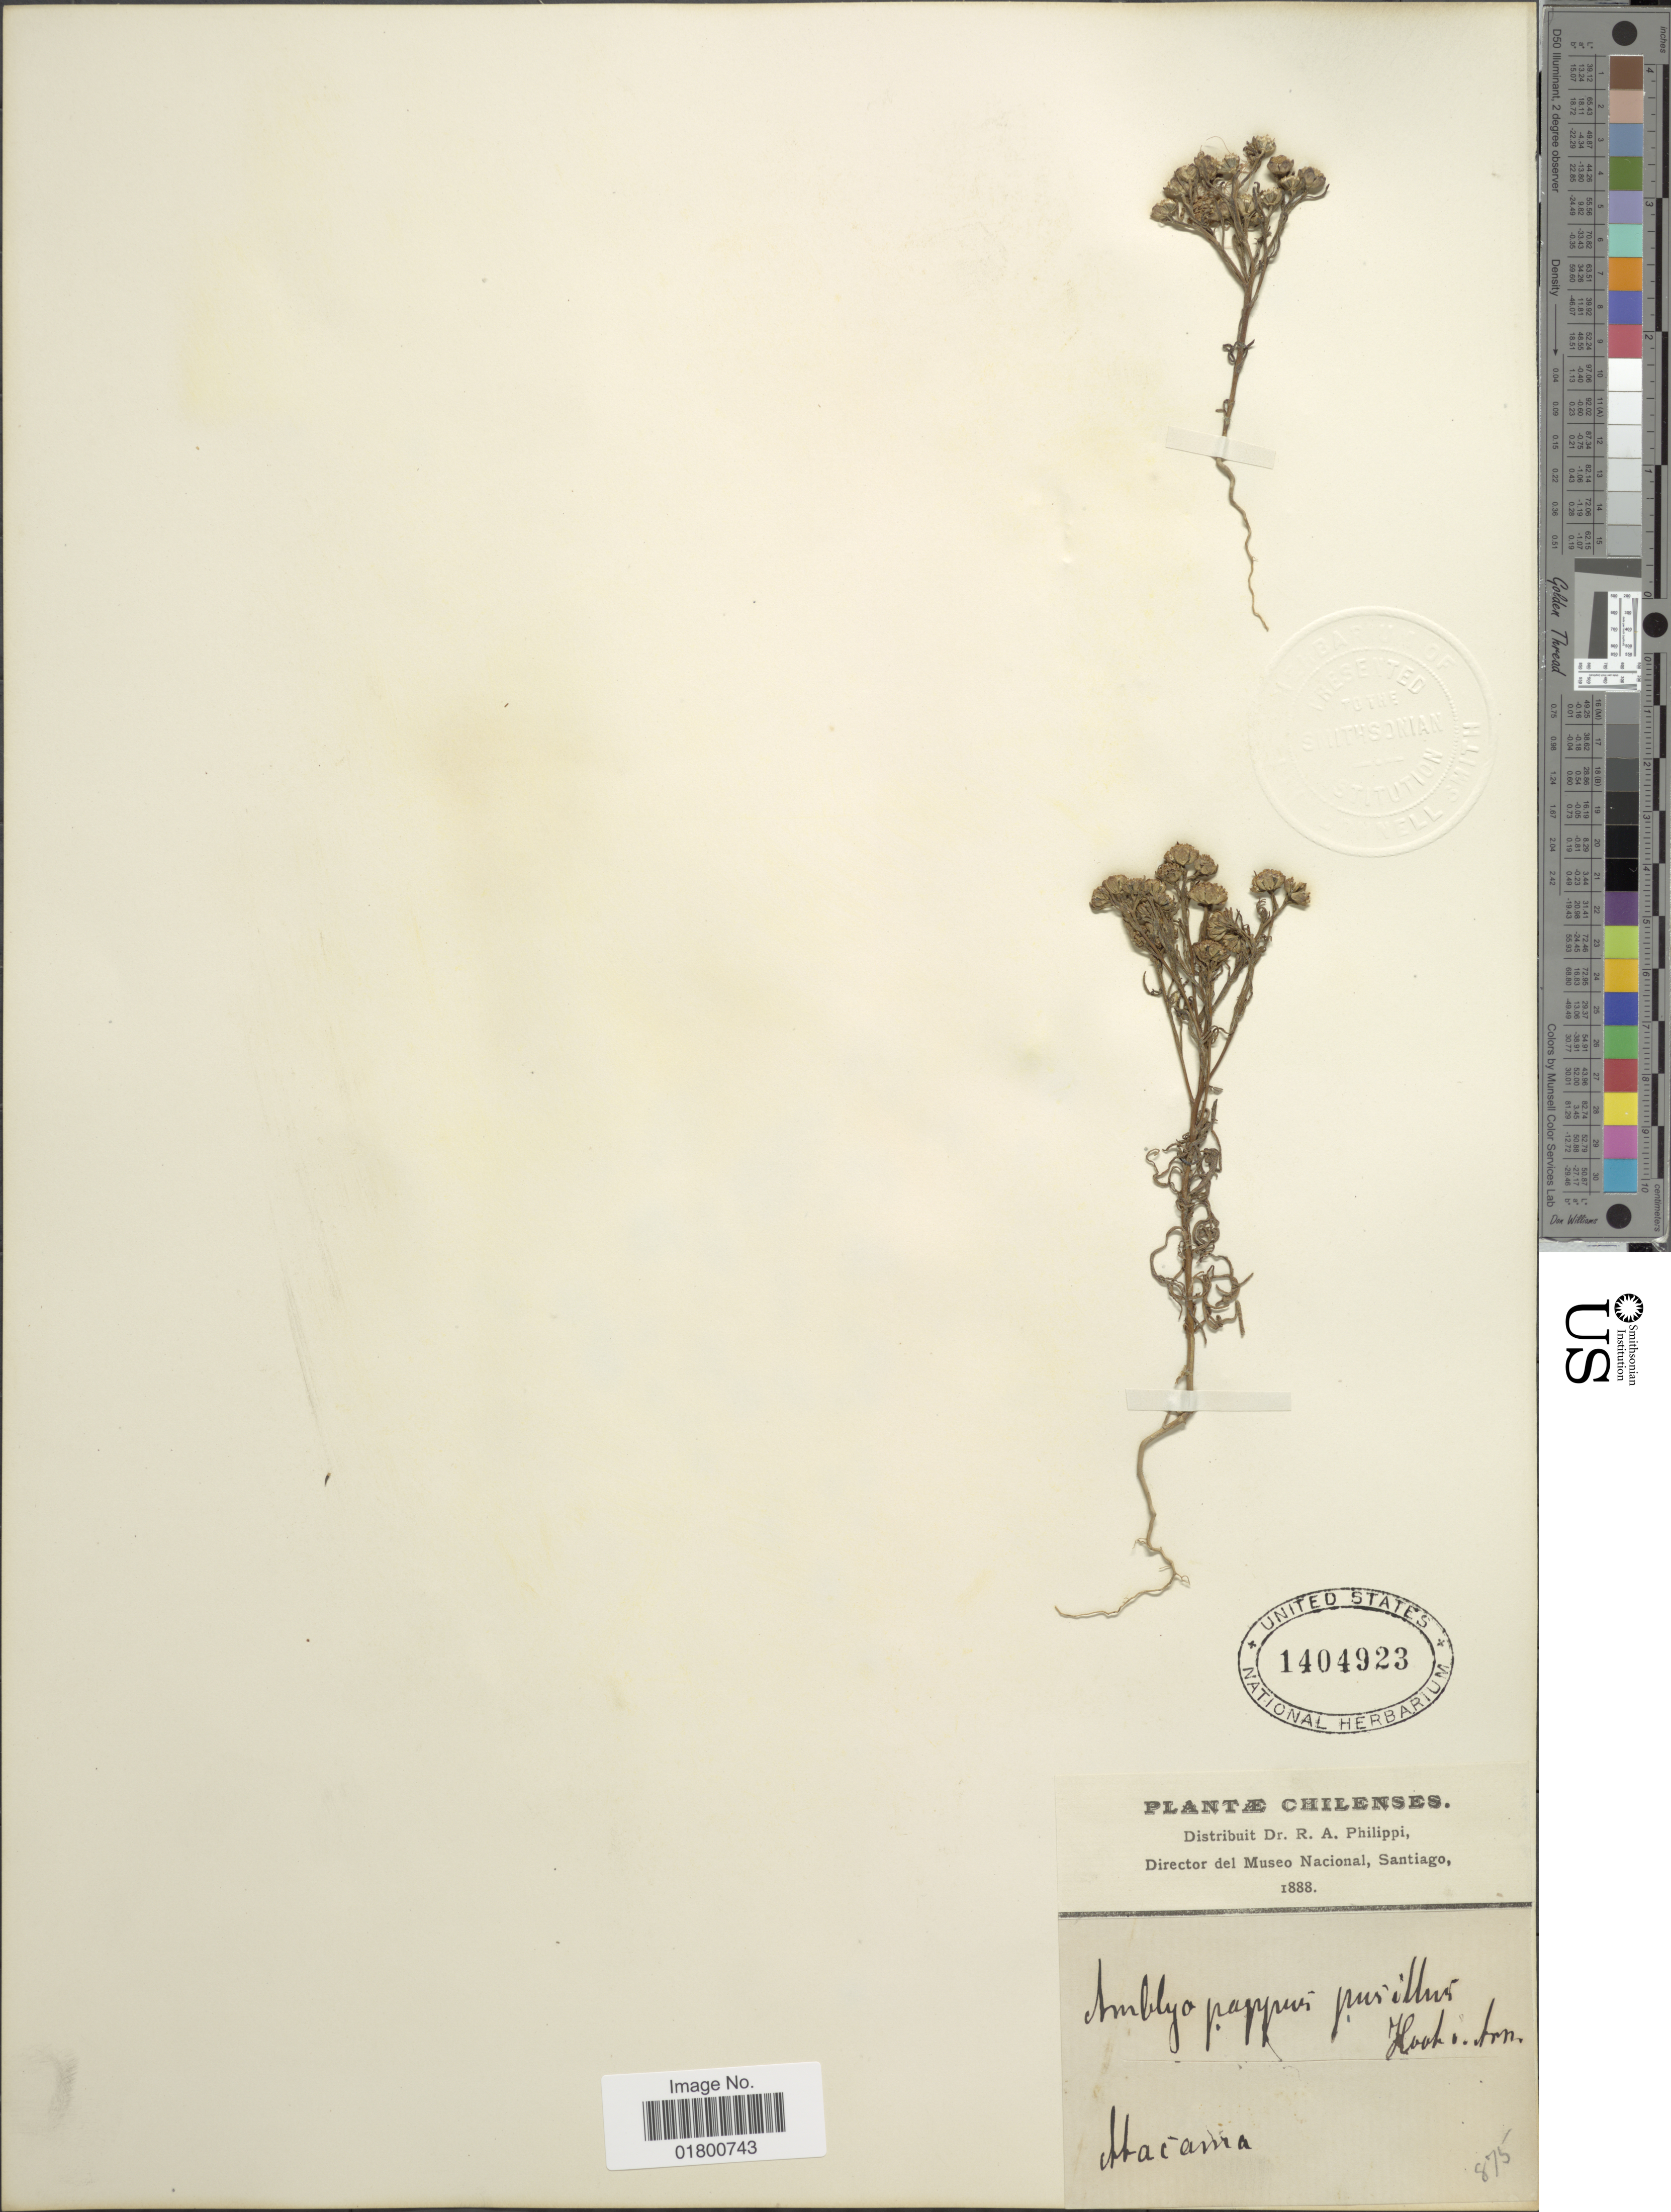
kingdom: Plantae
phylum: Tracheophyta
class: Magnoliopsida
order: Asterales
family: Asteraceae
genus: Amblyopappus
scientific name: Amblyopappus pusillus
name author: Hook. & Arn.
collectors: R. A. Philippi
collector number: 875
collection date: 1888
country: Chile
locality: Atacama.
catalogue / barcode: US 1404923